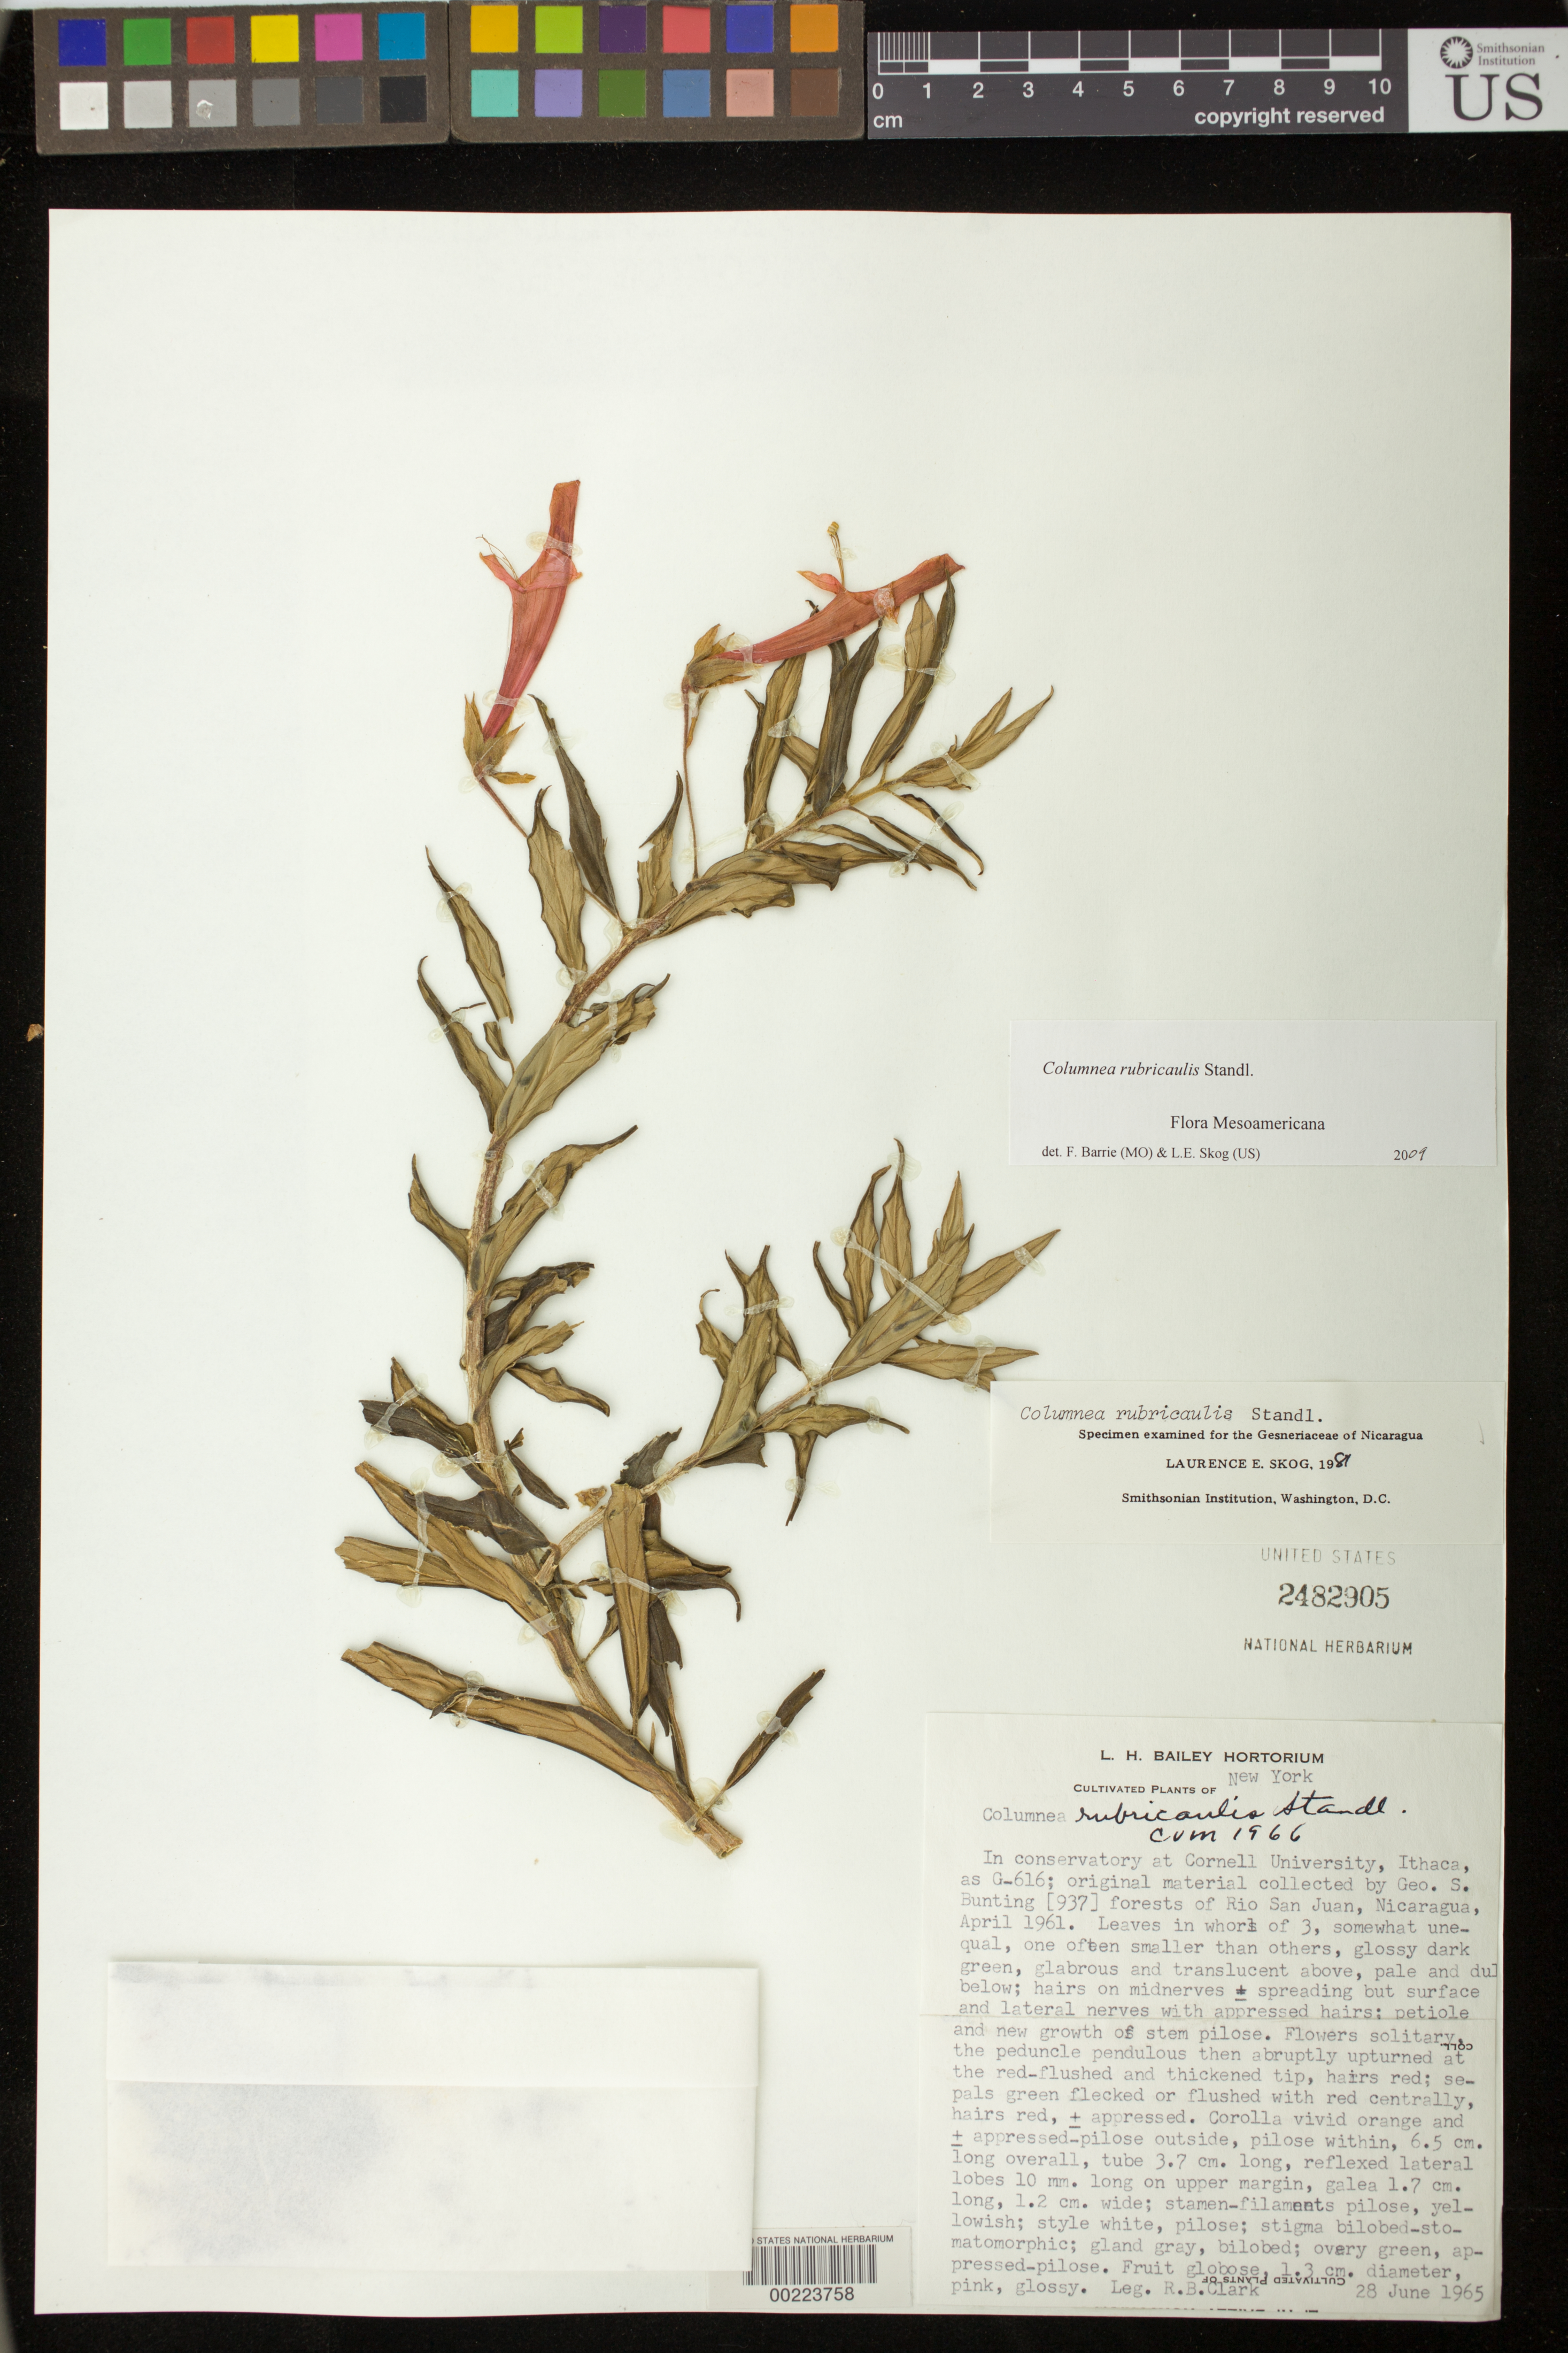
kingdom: Plantae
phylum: Tracheophyta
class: Magnoliopsida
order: Lamiales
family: Gesneriaceae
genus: Columnea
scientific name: Columnea rubricaulis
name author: Standl.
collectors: R. B. Clark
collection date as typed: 28 Jun 1965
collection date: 1965-06-28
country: Nicaragua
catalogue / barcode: US 2482905